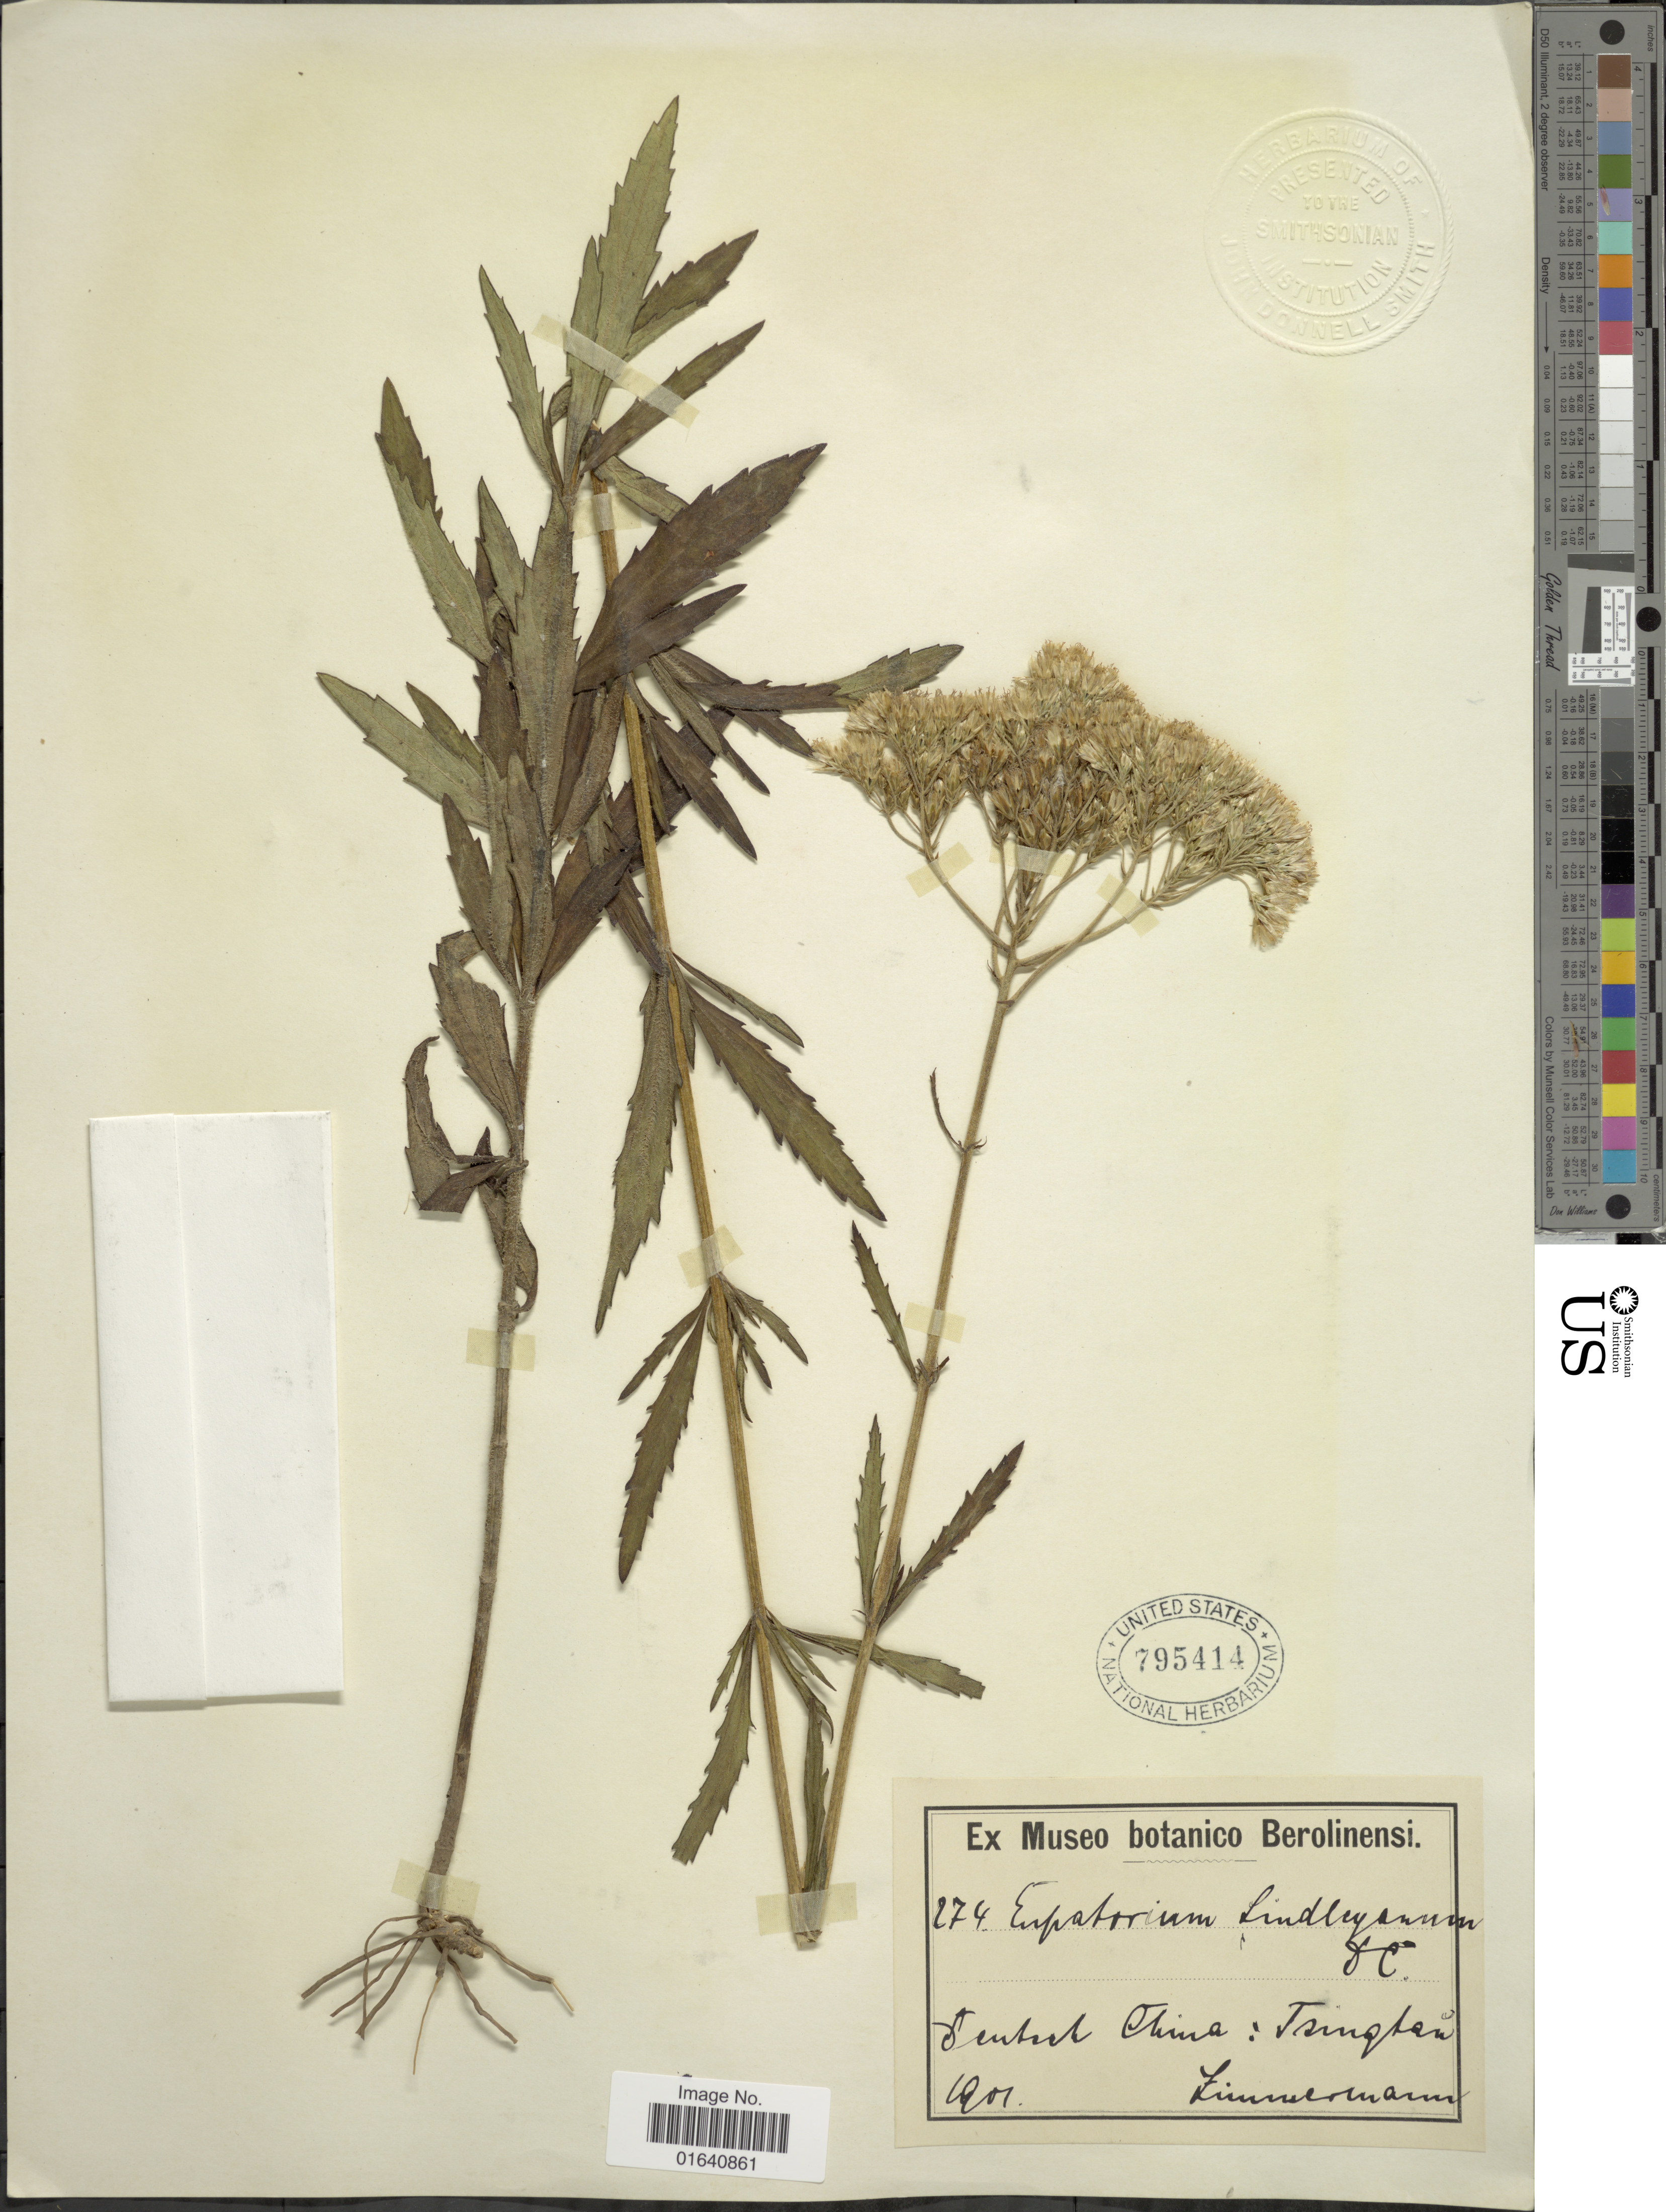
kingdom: Plantae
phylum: Tracheophyta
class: Magnoliopsida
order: Asterales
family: Asteraceae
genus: Eupatorium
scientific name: Eupatorium lindleyanum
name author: DC.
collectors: -. Zimmermann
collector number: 274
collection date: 1901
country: China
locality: Central China: Tsinqtan [interpreted]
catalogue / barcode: US 795414